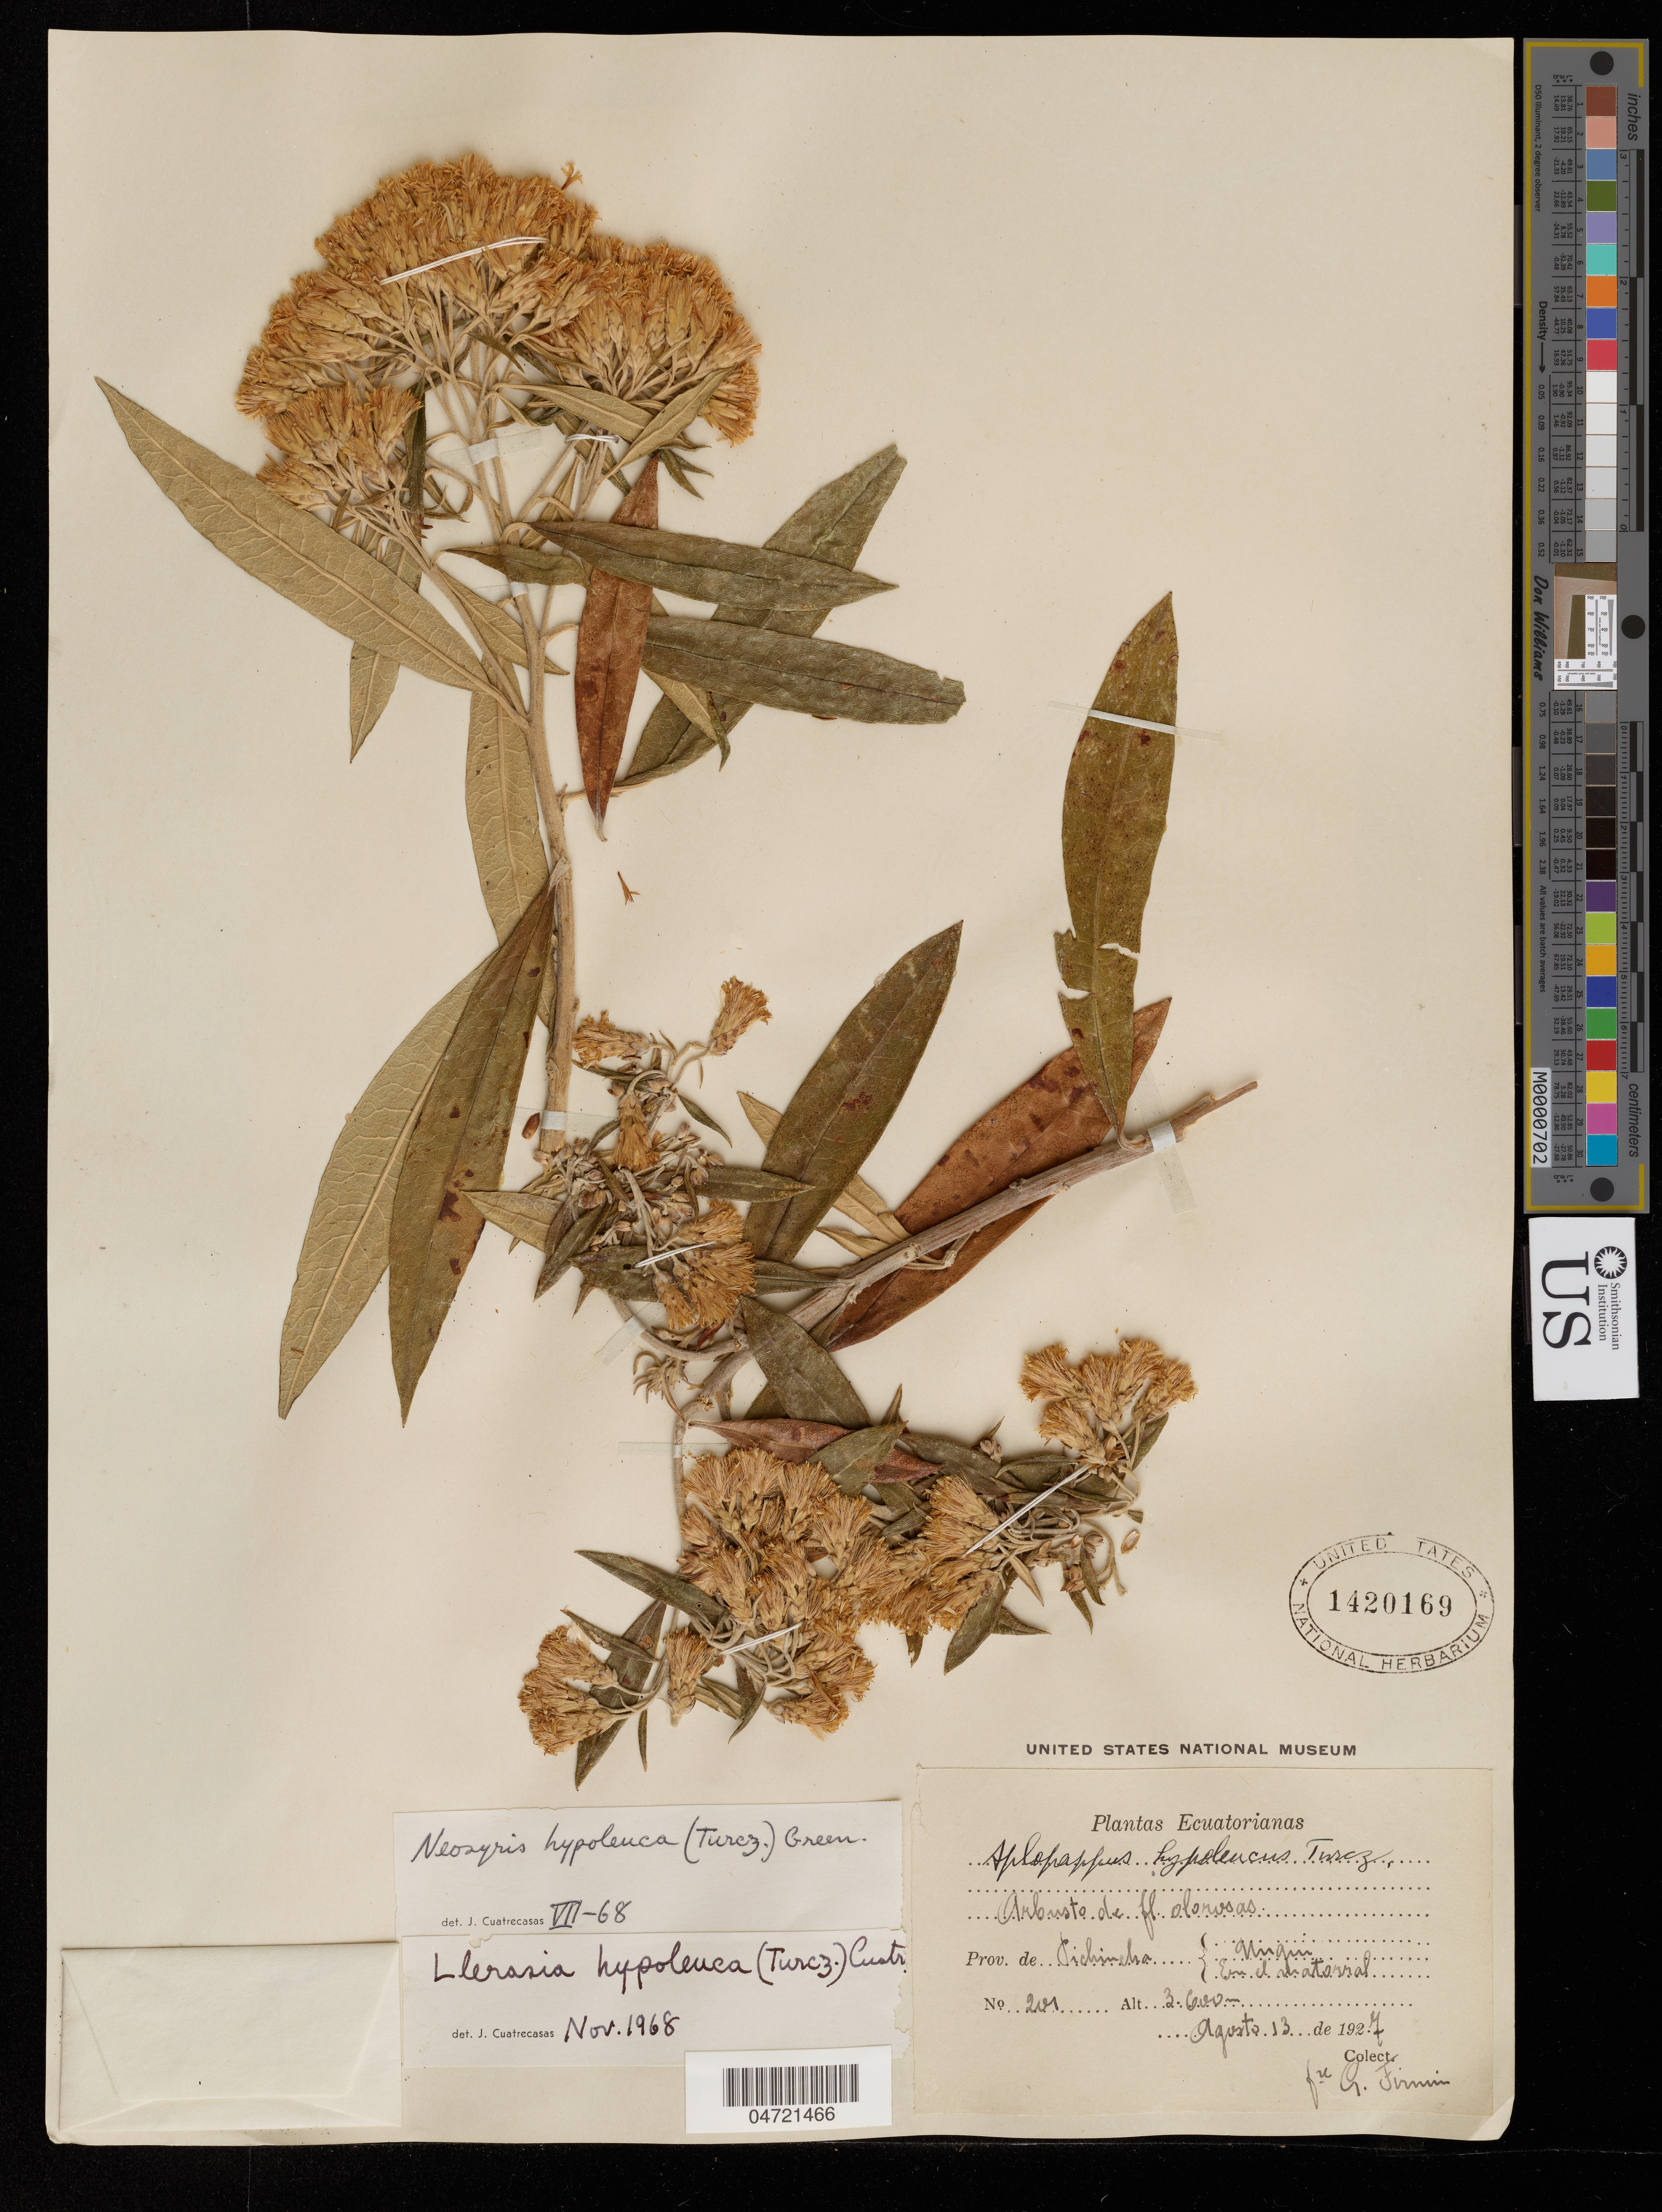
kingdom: Plantae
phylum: Tracheophyta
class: Magnoliopsida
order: Asterales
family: Asteraceae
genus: Llerasia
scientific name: Llerasia hypoleuca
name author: (Turcz.) Cuatrec.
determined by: Cuatrecasas, J.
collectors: G. Firmin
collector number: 201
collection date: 1927-08-13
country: Ecuador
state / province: Pichincha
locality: Dechnes E del Ungui [interpreted]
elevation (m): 3400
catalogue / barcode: US 1420169